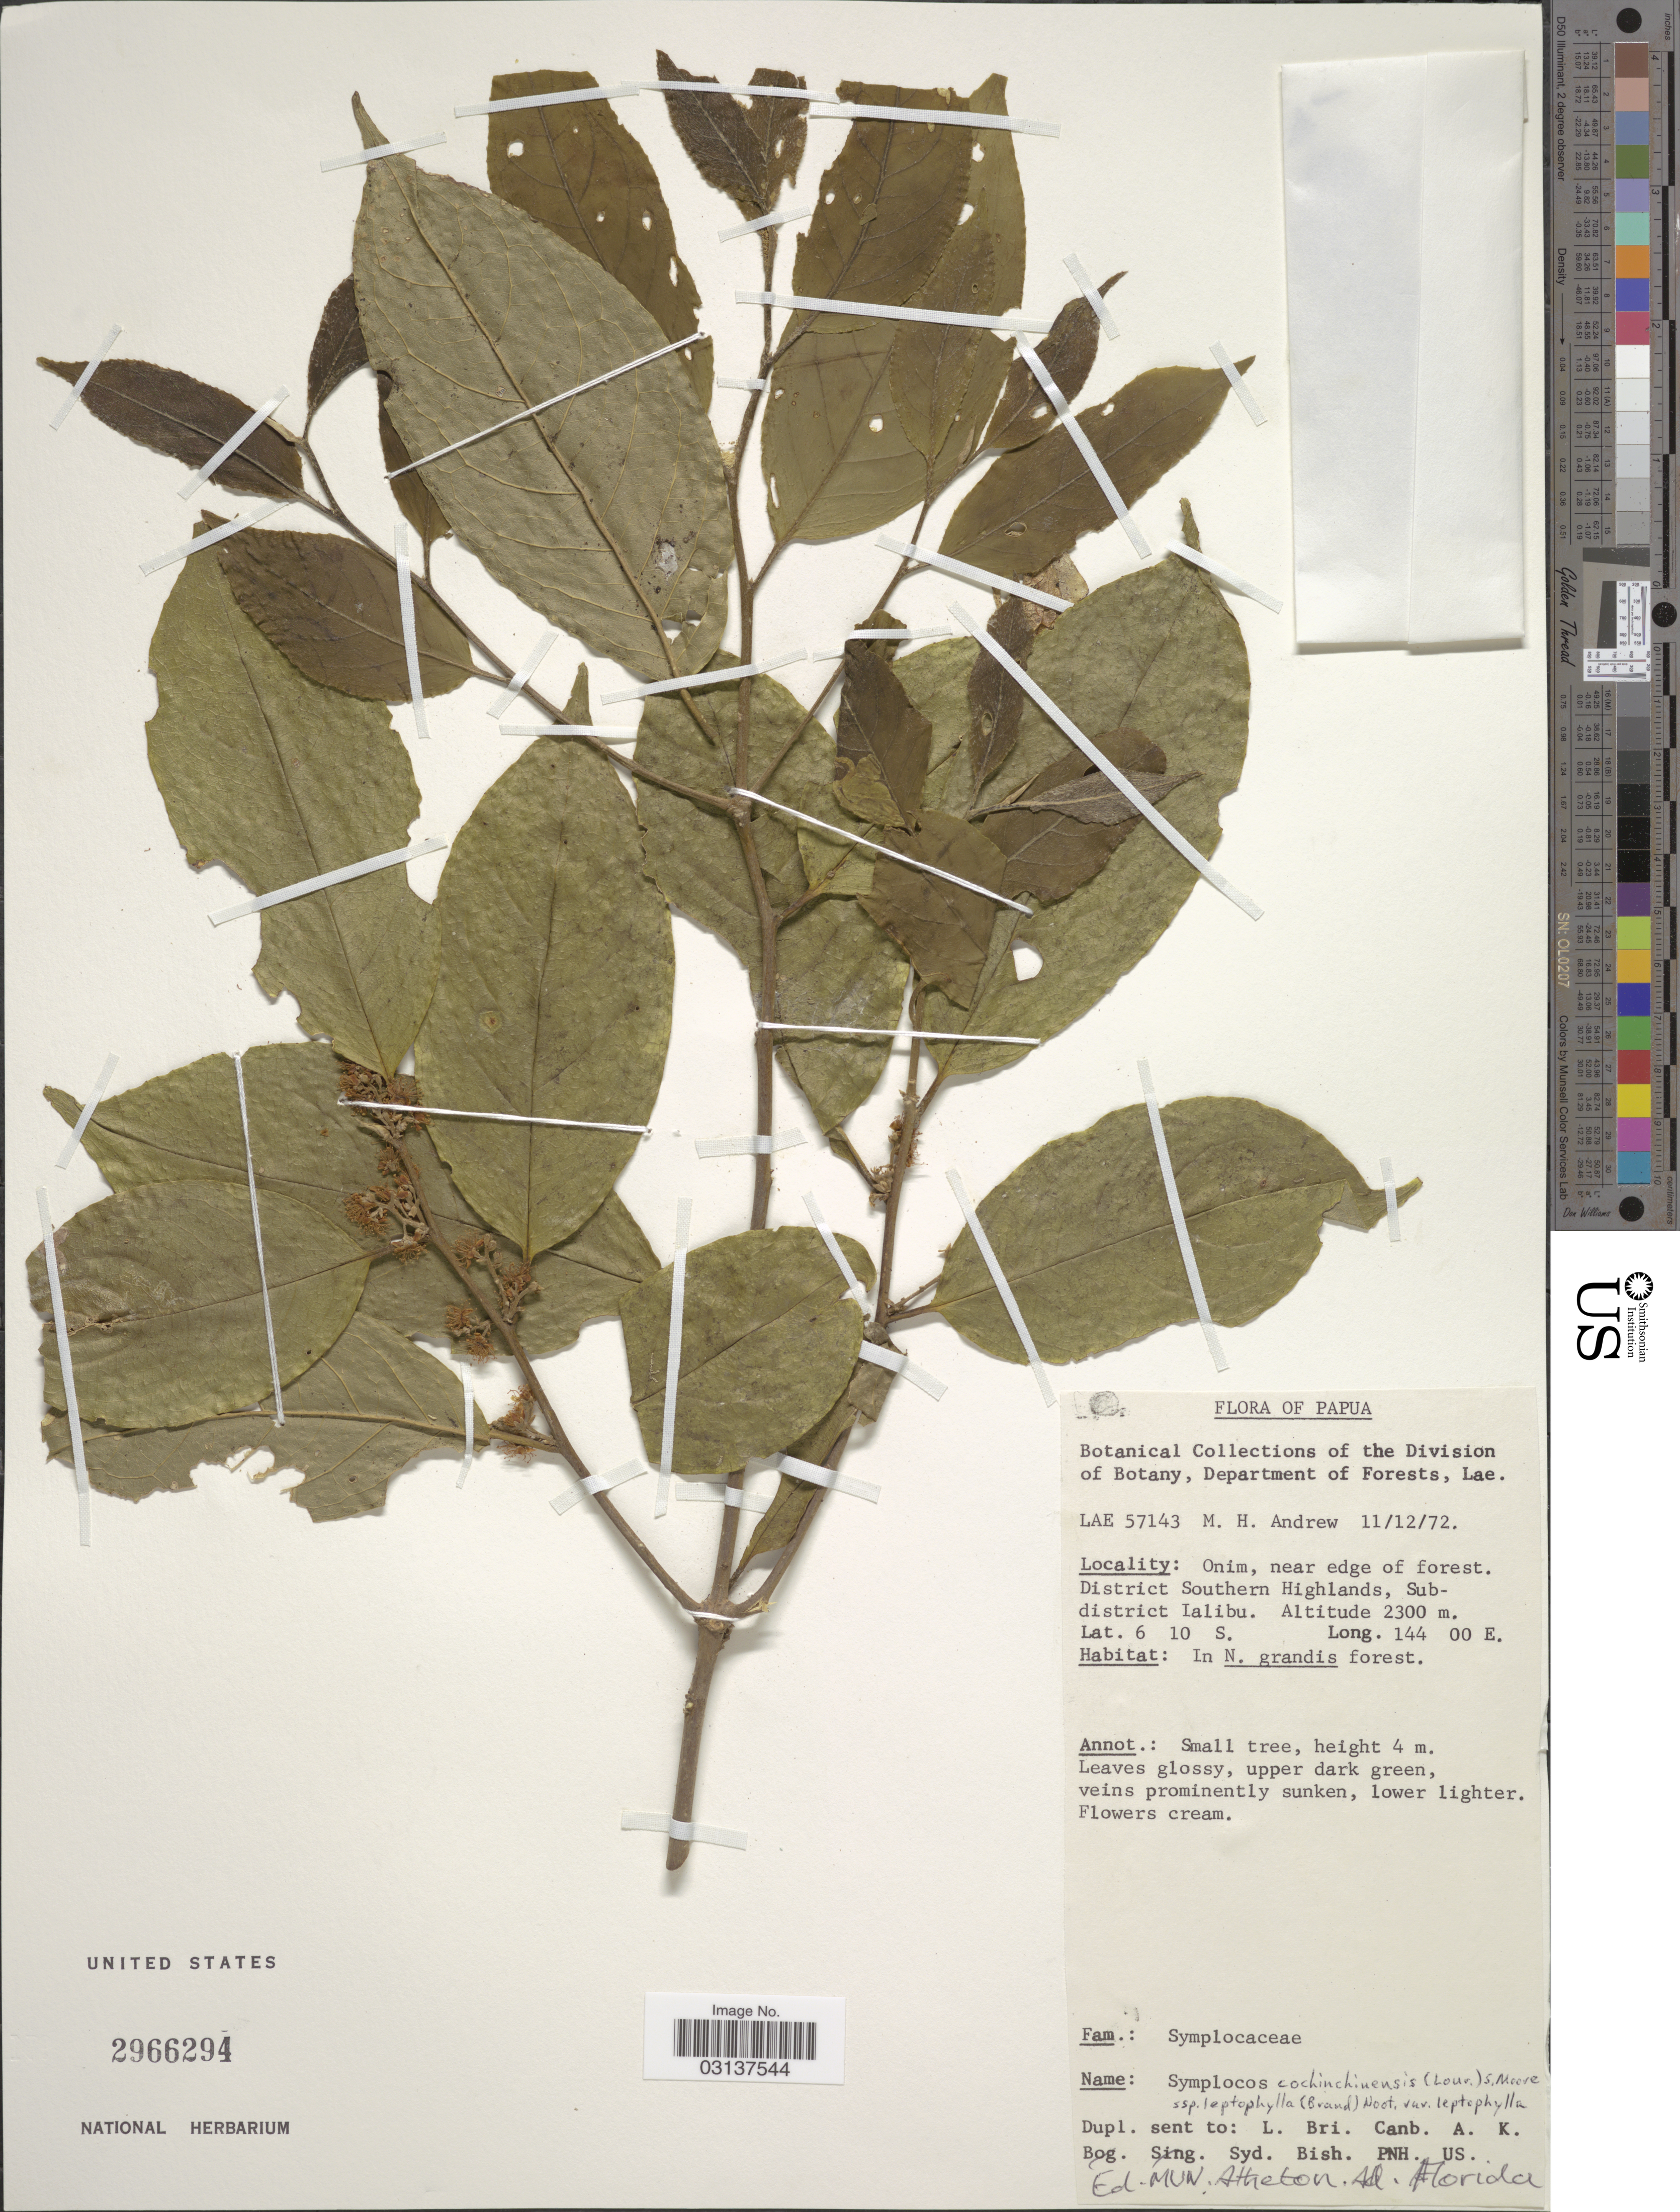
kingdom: Plantae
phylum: Tracheophyta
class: Magnoliopsida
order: Ericales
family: Symplocaceae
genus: Symplocos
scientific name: Symplocos cochinchinensis var. leptophylla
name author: (Brand) Noot.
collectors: M. Andrew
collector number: LAE57143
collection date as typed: Transcribed d/m/y: 11/12/72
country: Papua New Guinea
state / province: Southern Highlands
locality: Papua, Onim, near edge of forest. District Southern Highlands, Subdistrict Lalibu.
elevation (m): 2300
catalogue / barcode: US 2966294